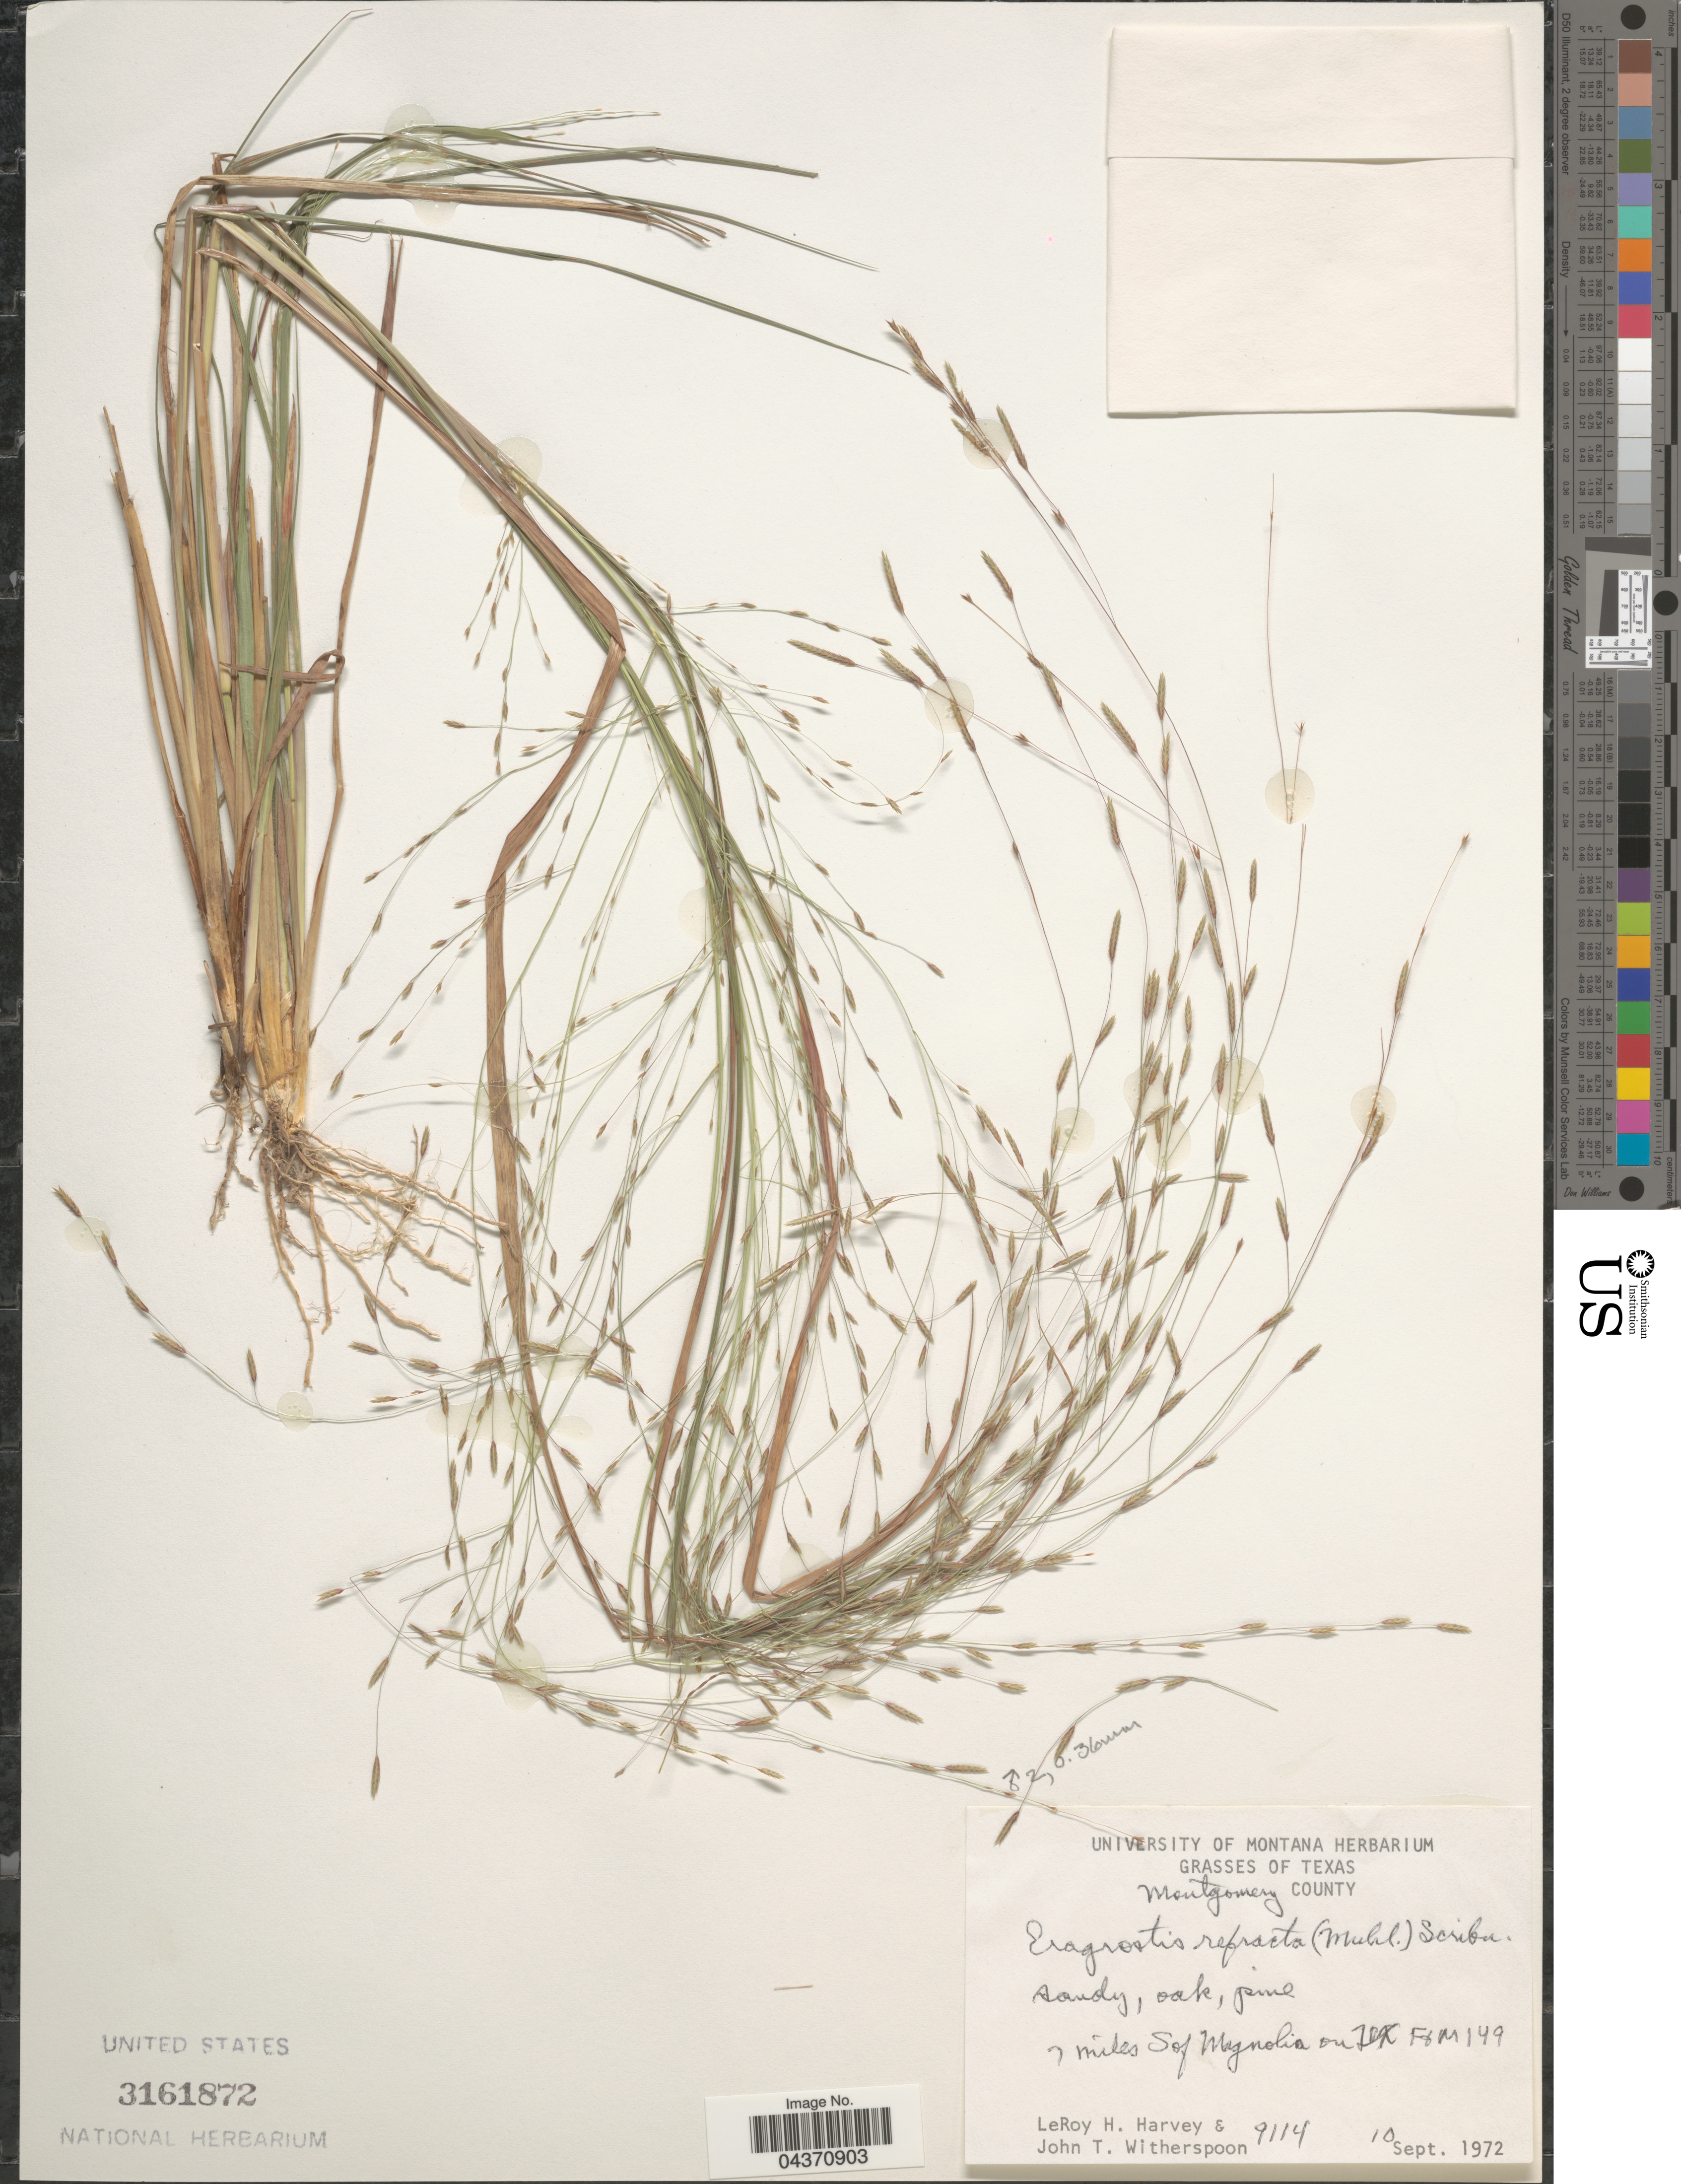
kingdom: Plantae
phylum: Tracheophyta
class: Liliopsida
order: Poales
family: Poaceae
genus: Eragrostis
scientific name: Eragrostis refracta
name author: (Muhl.) Scribn.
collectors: L. H. Harvey & J. Witherspoon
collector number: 9114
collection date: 1972-09-10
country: United States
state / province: Texas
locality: Montgomery County. 7 miles S of Magnolia on Tex F&M 149.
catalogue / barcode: US 3161872